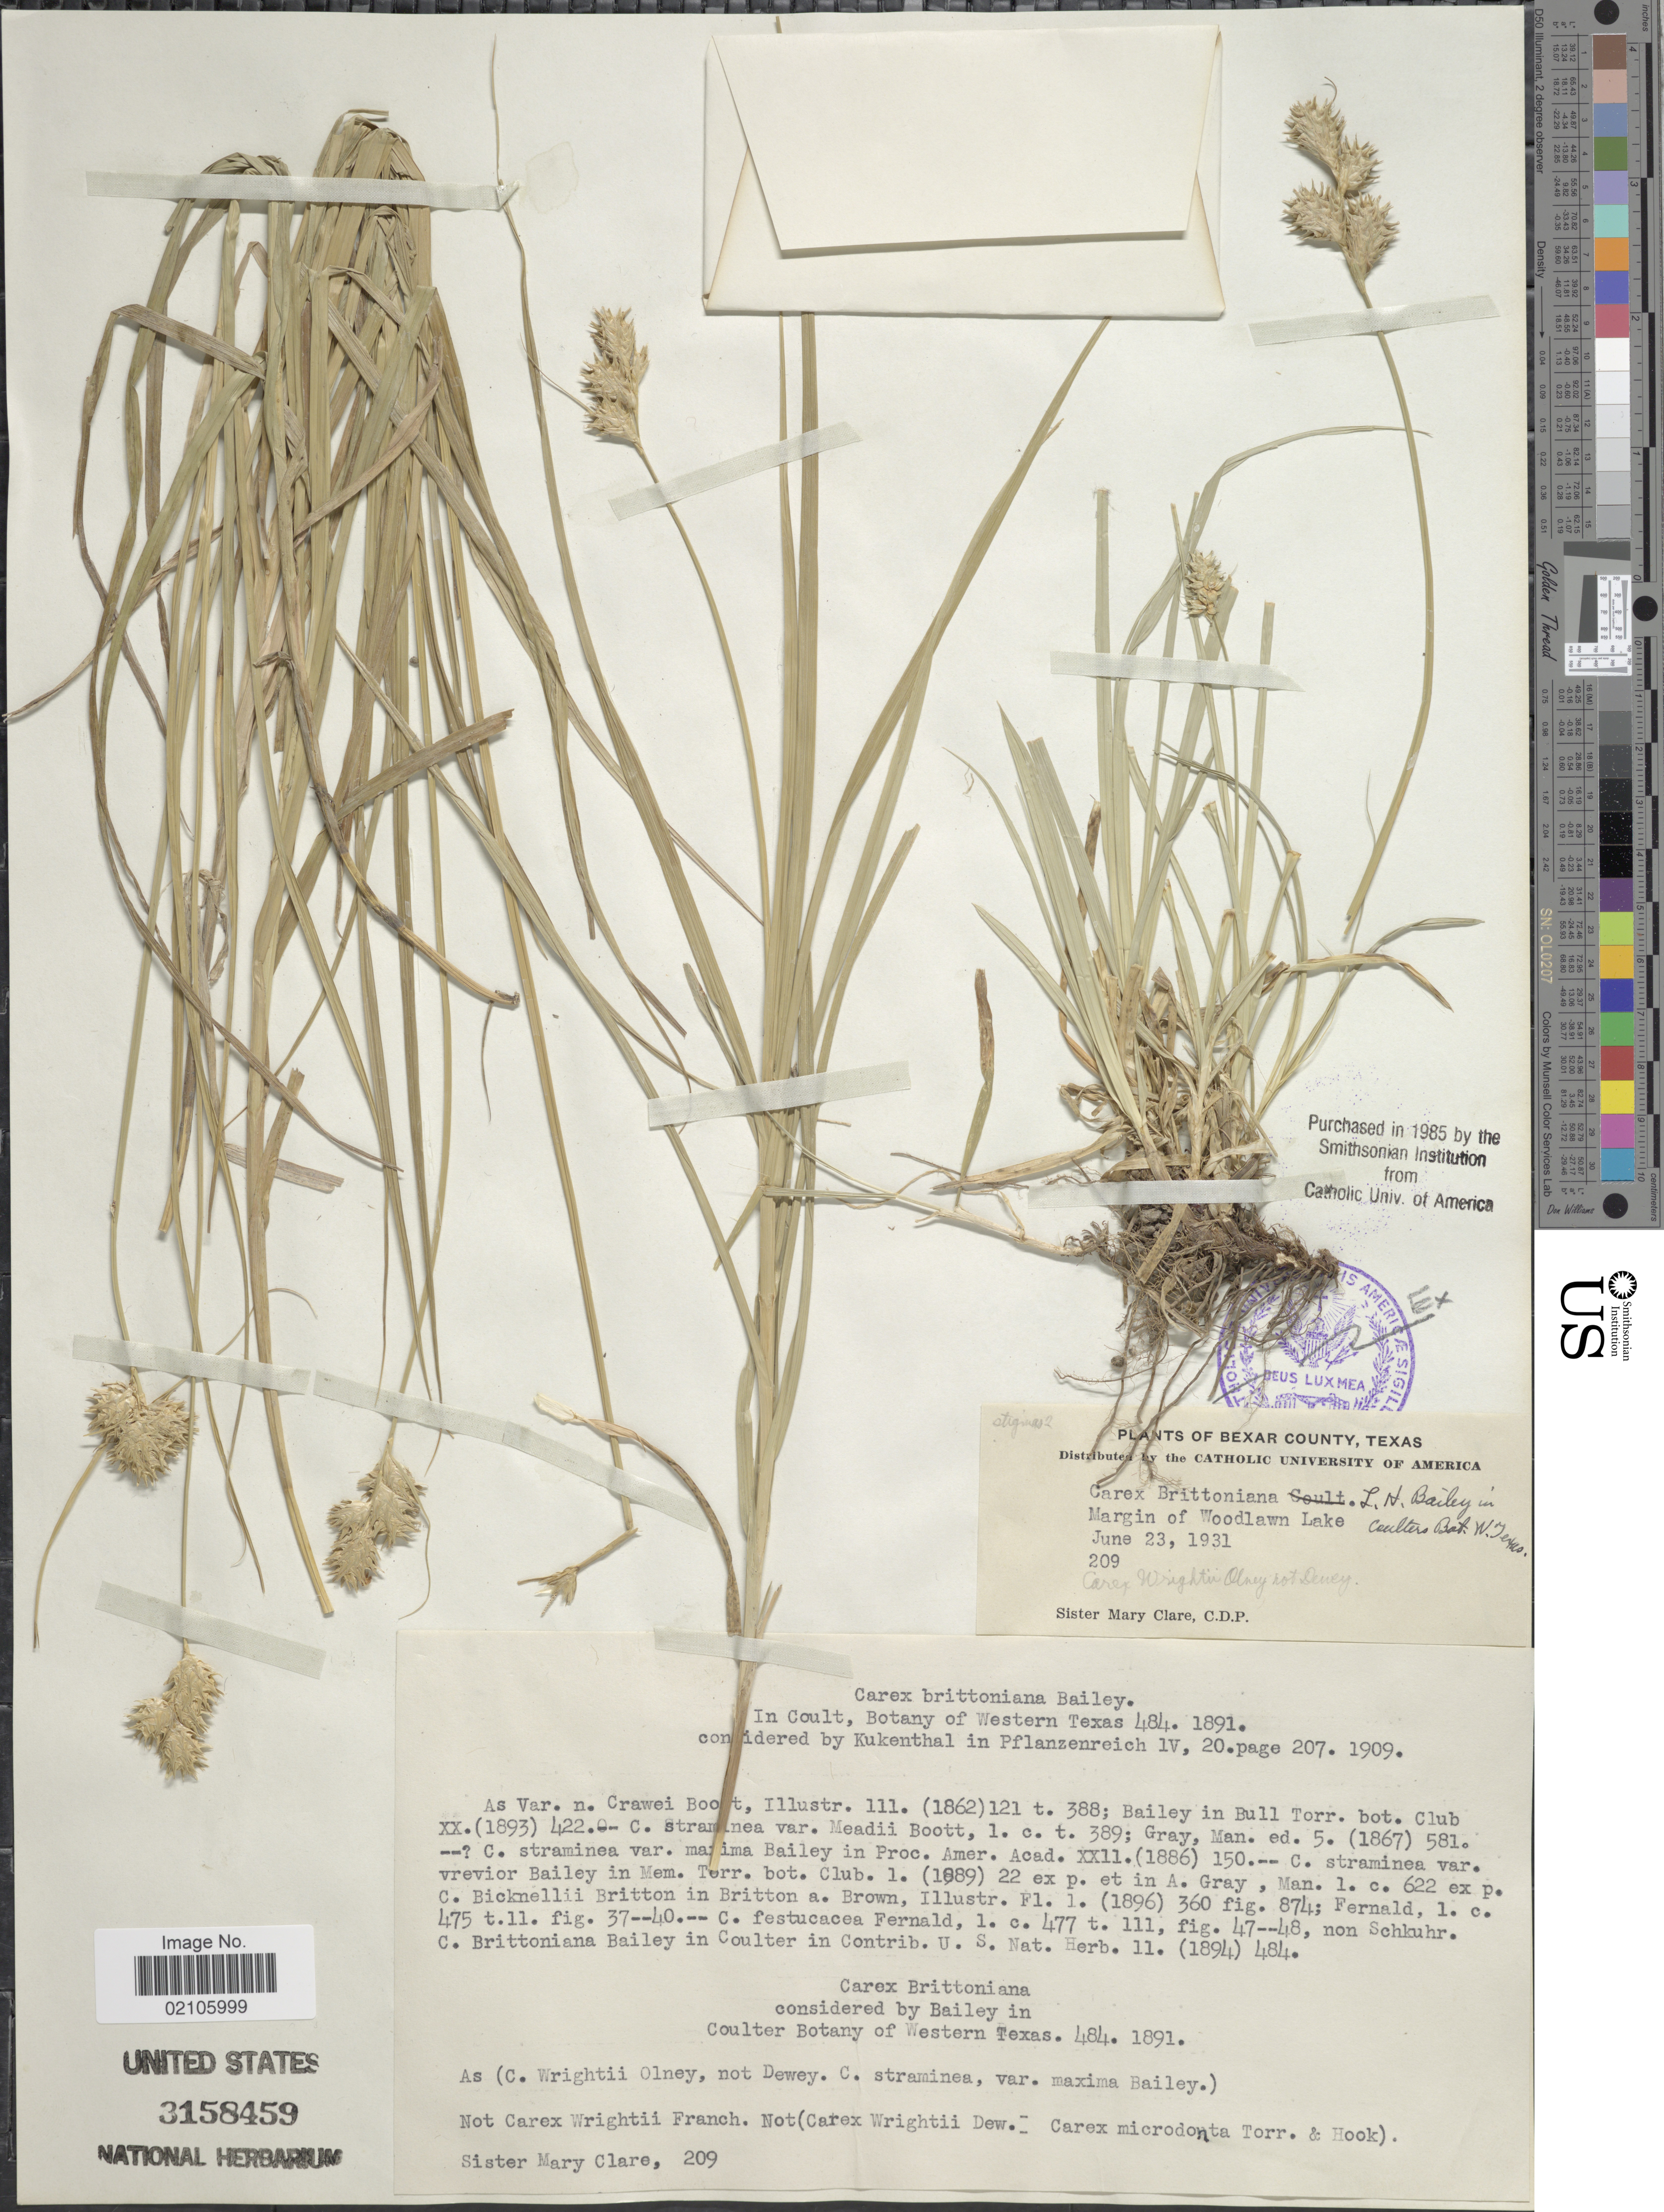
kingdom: Plantae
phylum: Tracheophyta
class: Liliopsida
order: Poales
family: Cyperaceae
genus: Carex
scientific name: Carex tetrastachya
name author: Scheele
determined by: Strong, Mark T., (BOT), Smithsonian Institution - National Museum of Natural History (UNITED STATES)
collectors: M. Clare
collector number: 209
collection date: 1931-06-23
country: United States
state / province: Texas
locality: Bexar County, Margin of Woodlawn Lake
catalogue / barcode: US 3158459